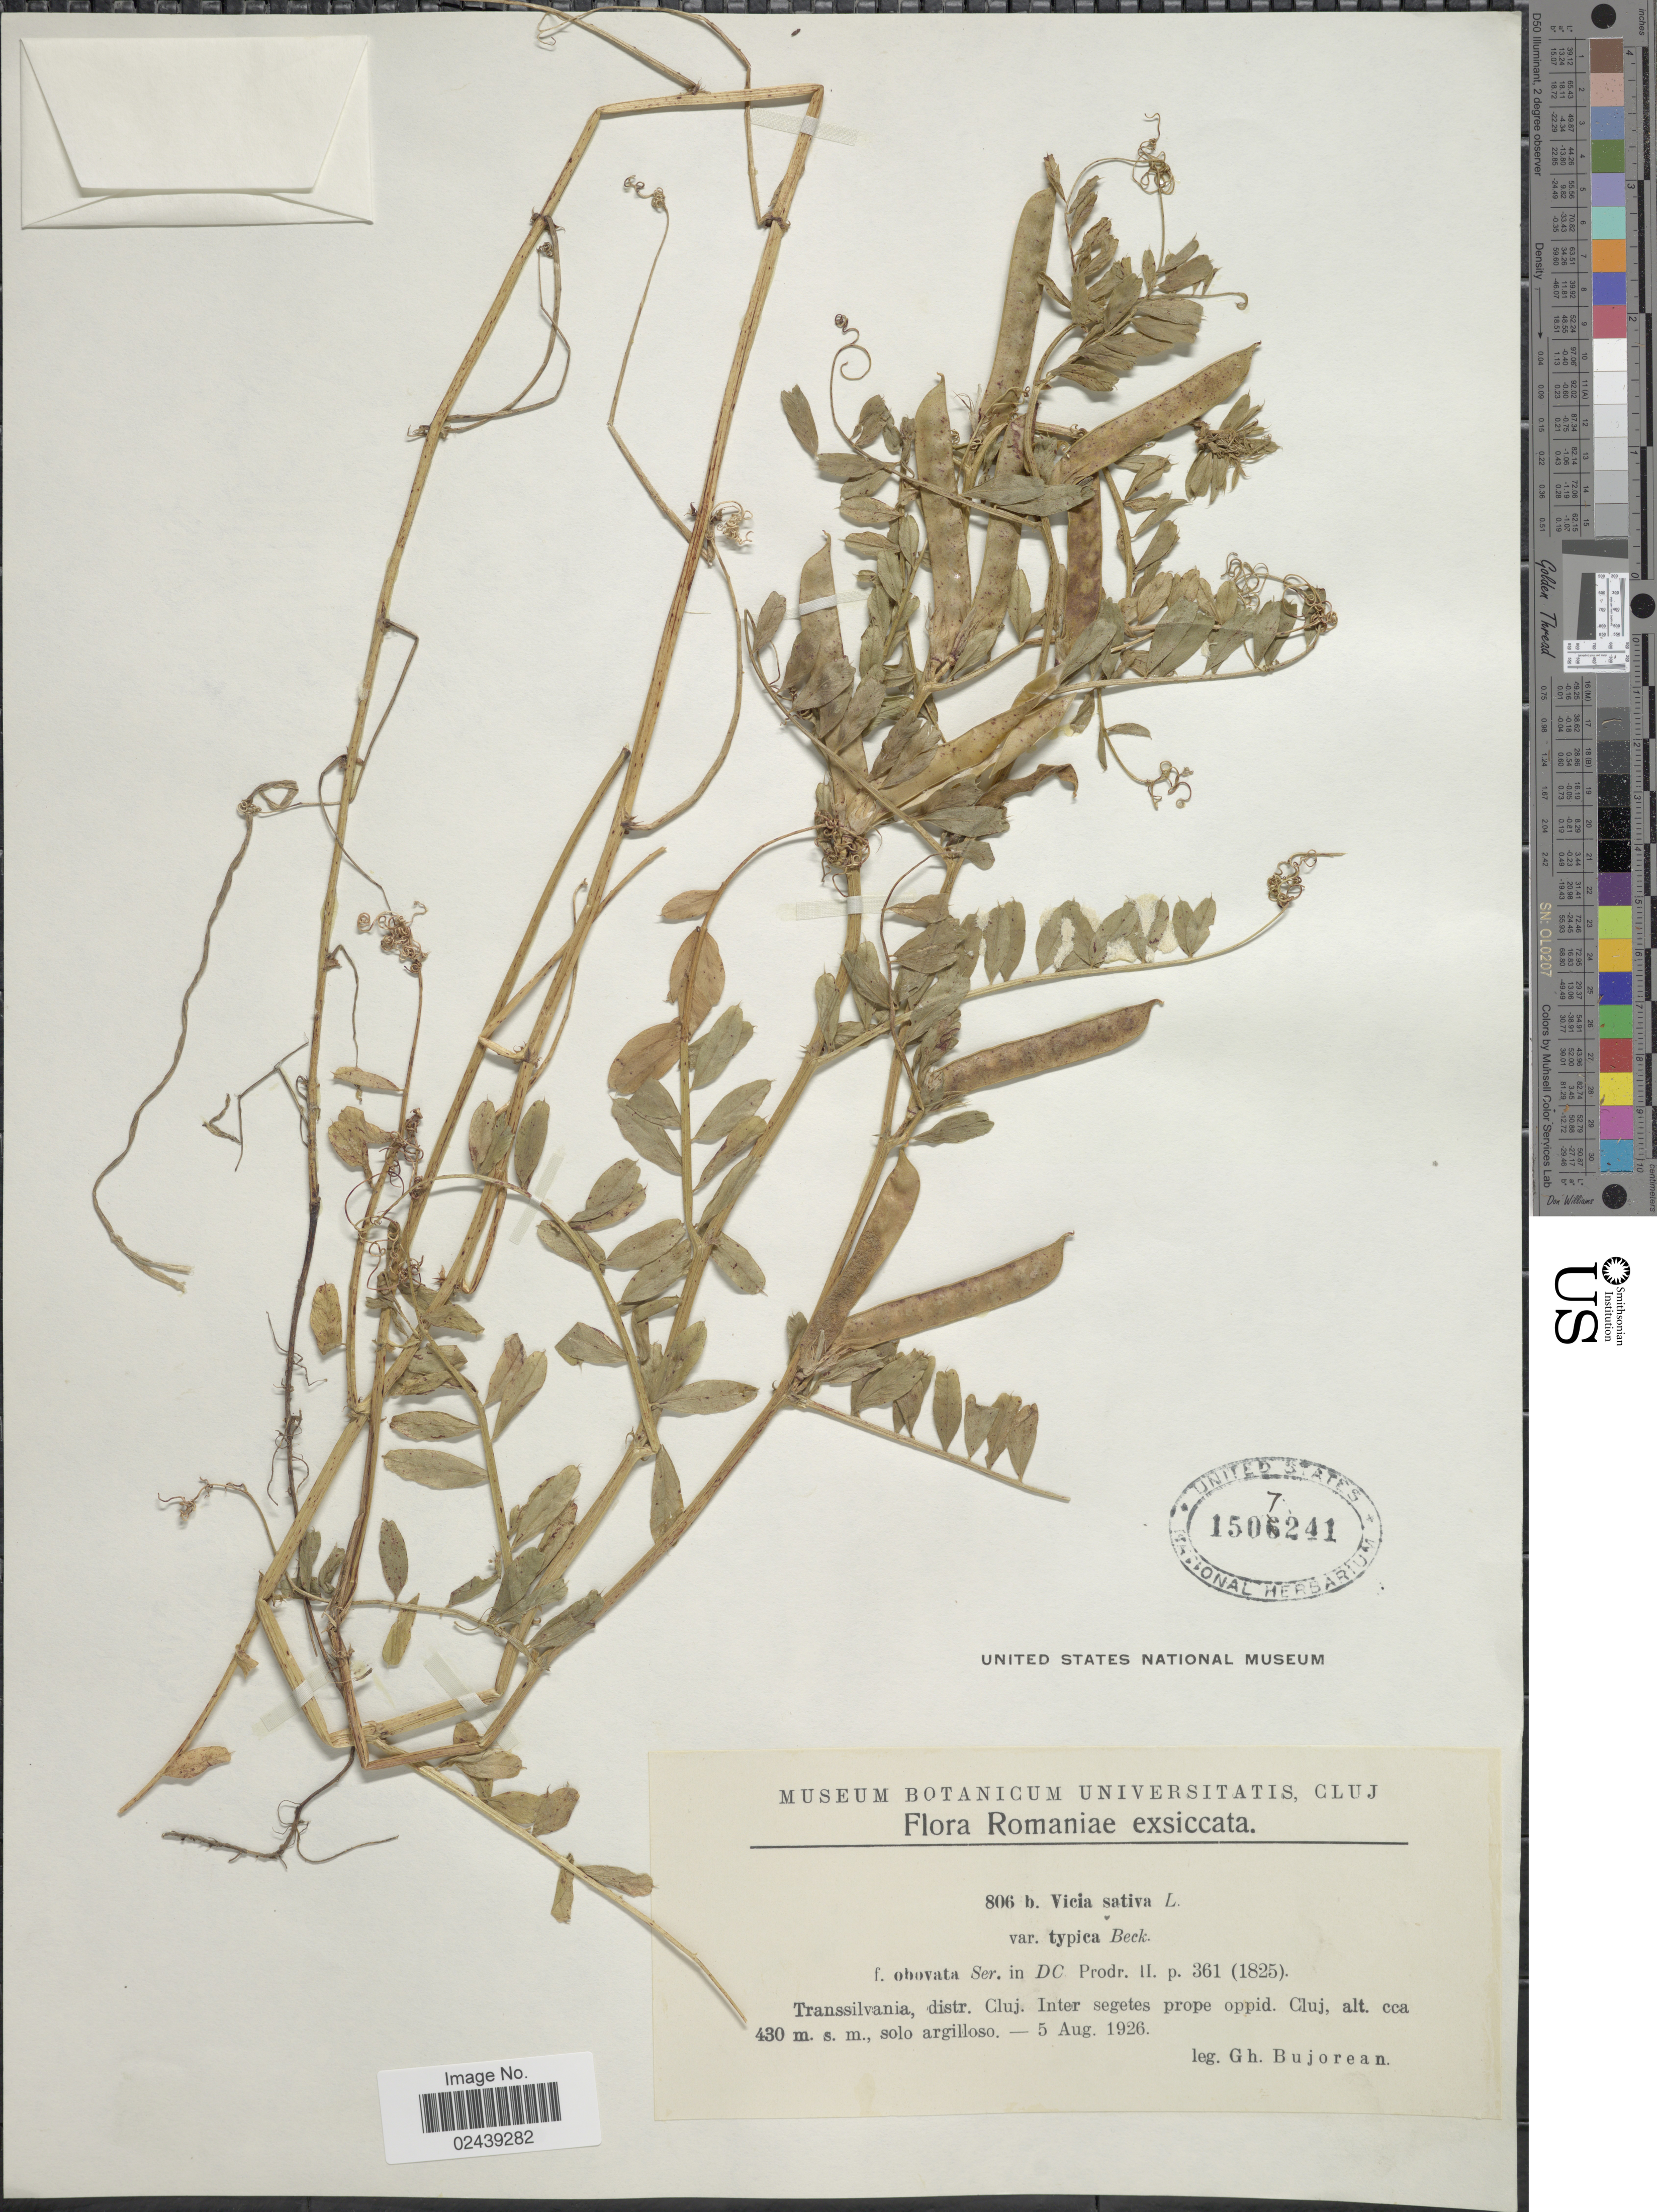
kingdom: Plantae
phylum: Tracheophyta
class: Magnoliopsida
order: Fabales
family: Fabaceae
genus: Vicia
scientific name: Vicia sativa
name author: L.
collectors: G. Bujorean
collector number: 806b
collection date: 1926-08-05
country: Romania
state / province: Cluj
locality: Transsilvania. Inter segetes prope oppid. Cluj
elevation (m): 430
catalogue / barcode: US 1507241